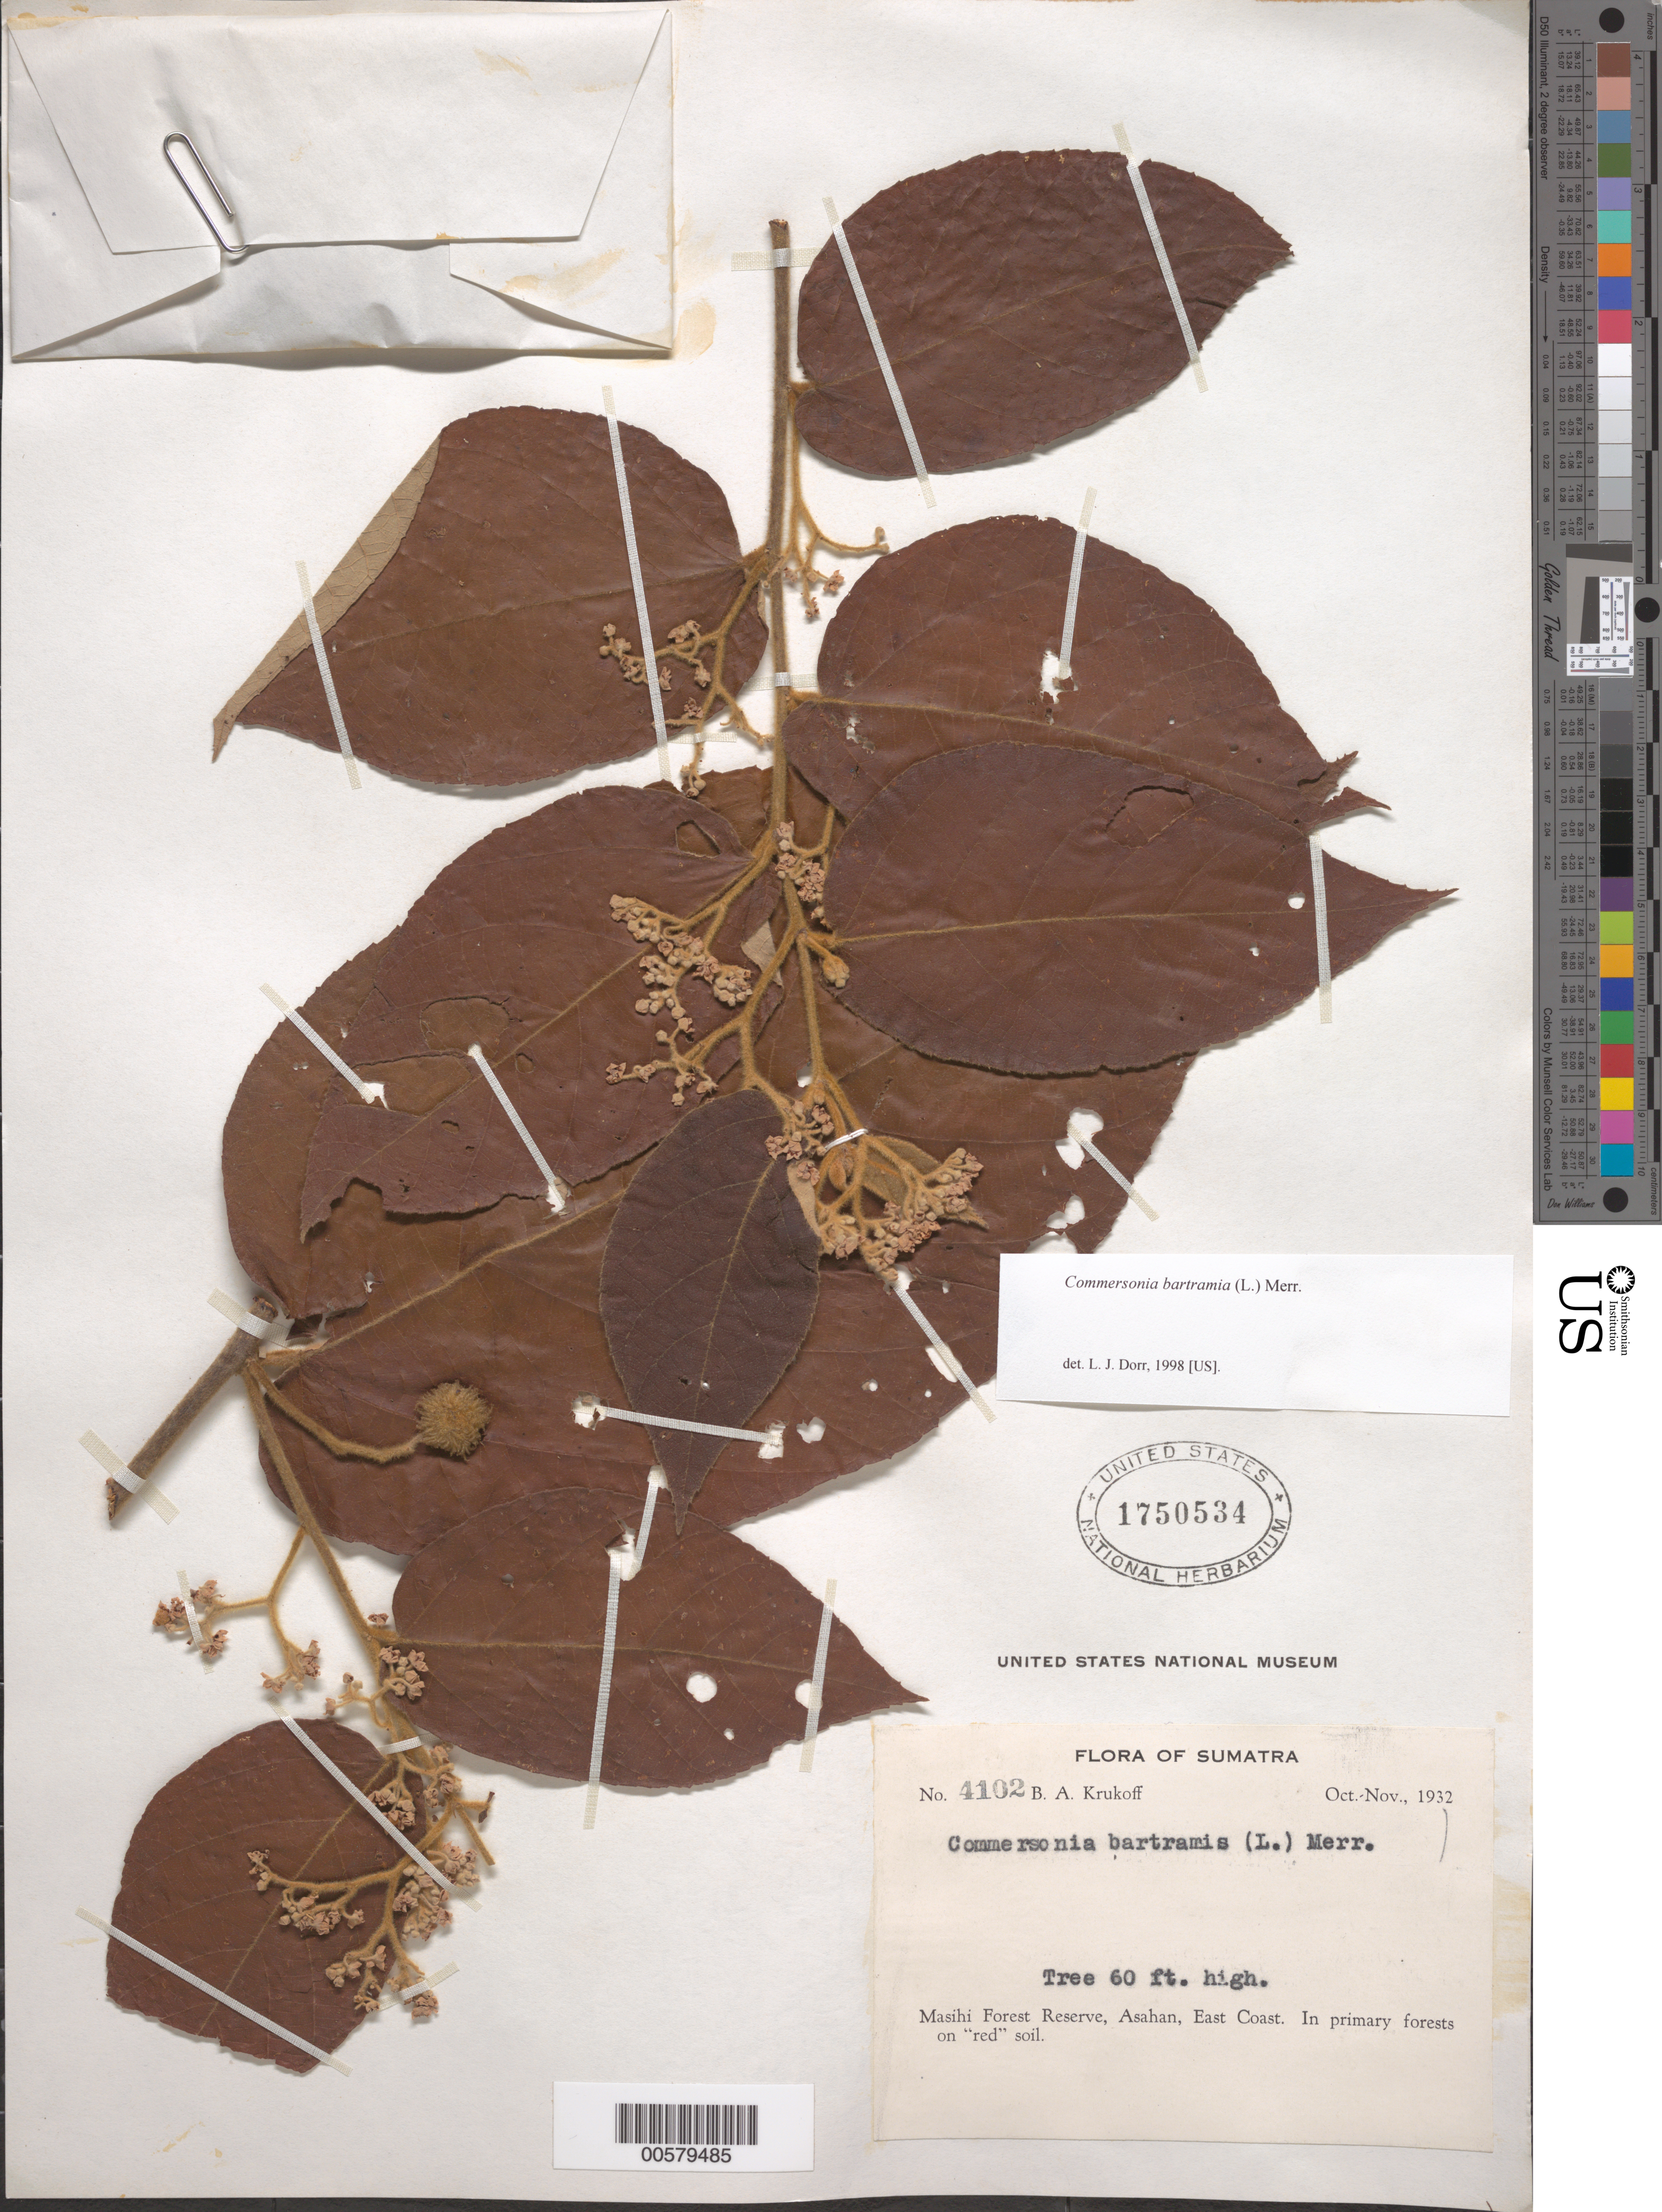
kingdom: Plantae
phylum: Tracheophyta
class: Magnoliopsida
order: Malvales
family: Malvaceae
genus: Commersonia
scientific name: Commersonia bartramia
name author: (L.) Merr.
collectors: B. A. Krukoff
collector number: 4102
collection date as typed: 0ct 1932 to -- Nov 1932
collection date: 1932-10/1932-11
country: Indonesia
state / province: Sumatra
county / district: Sumatera Utara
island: Sumatra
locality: Masihi Forest Reserve, Asahan, East Coast. [Province: Sumatera Utara is local name for North Sumatra.]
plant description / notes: US, A, MO-2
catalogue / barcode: US 1750534